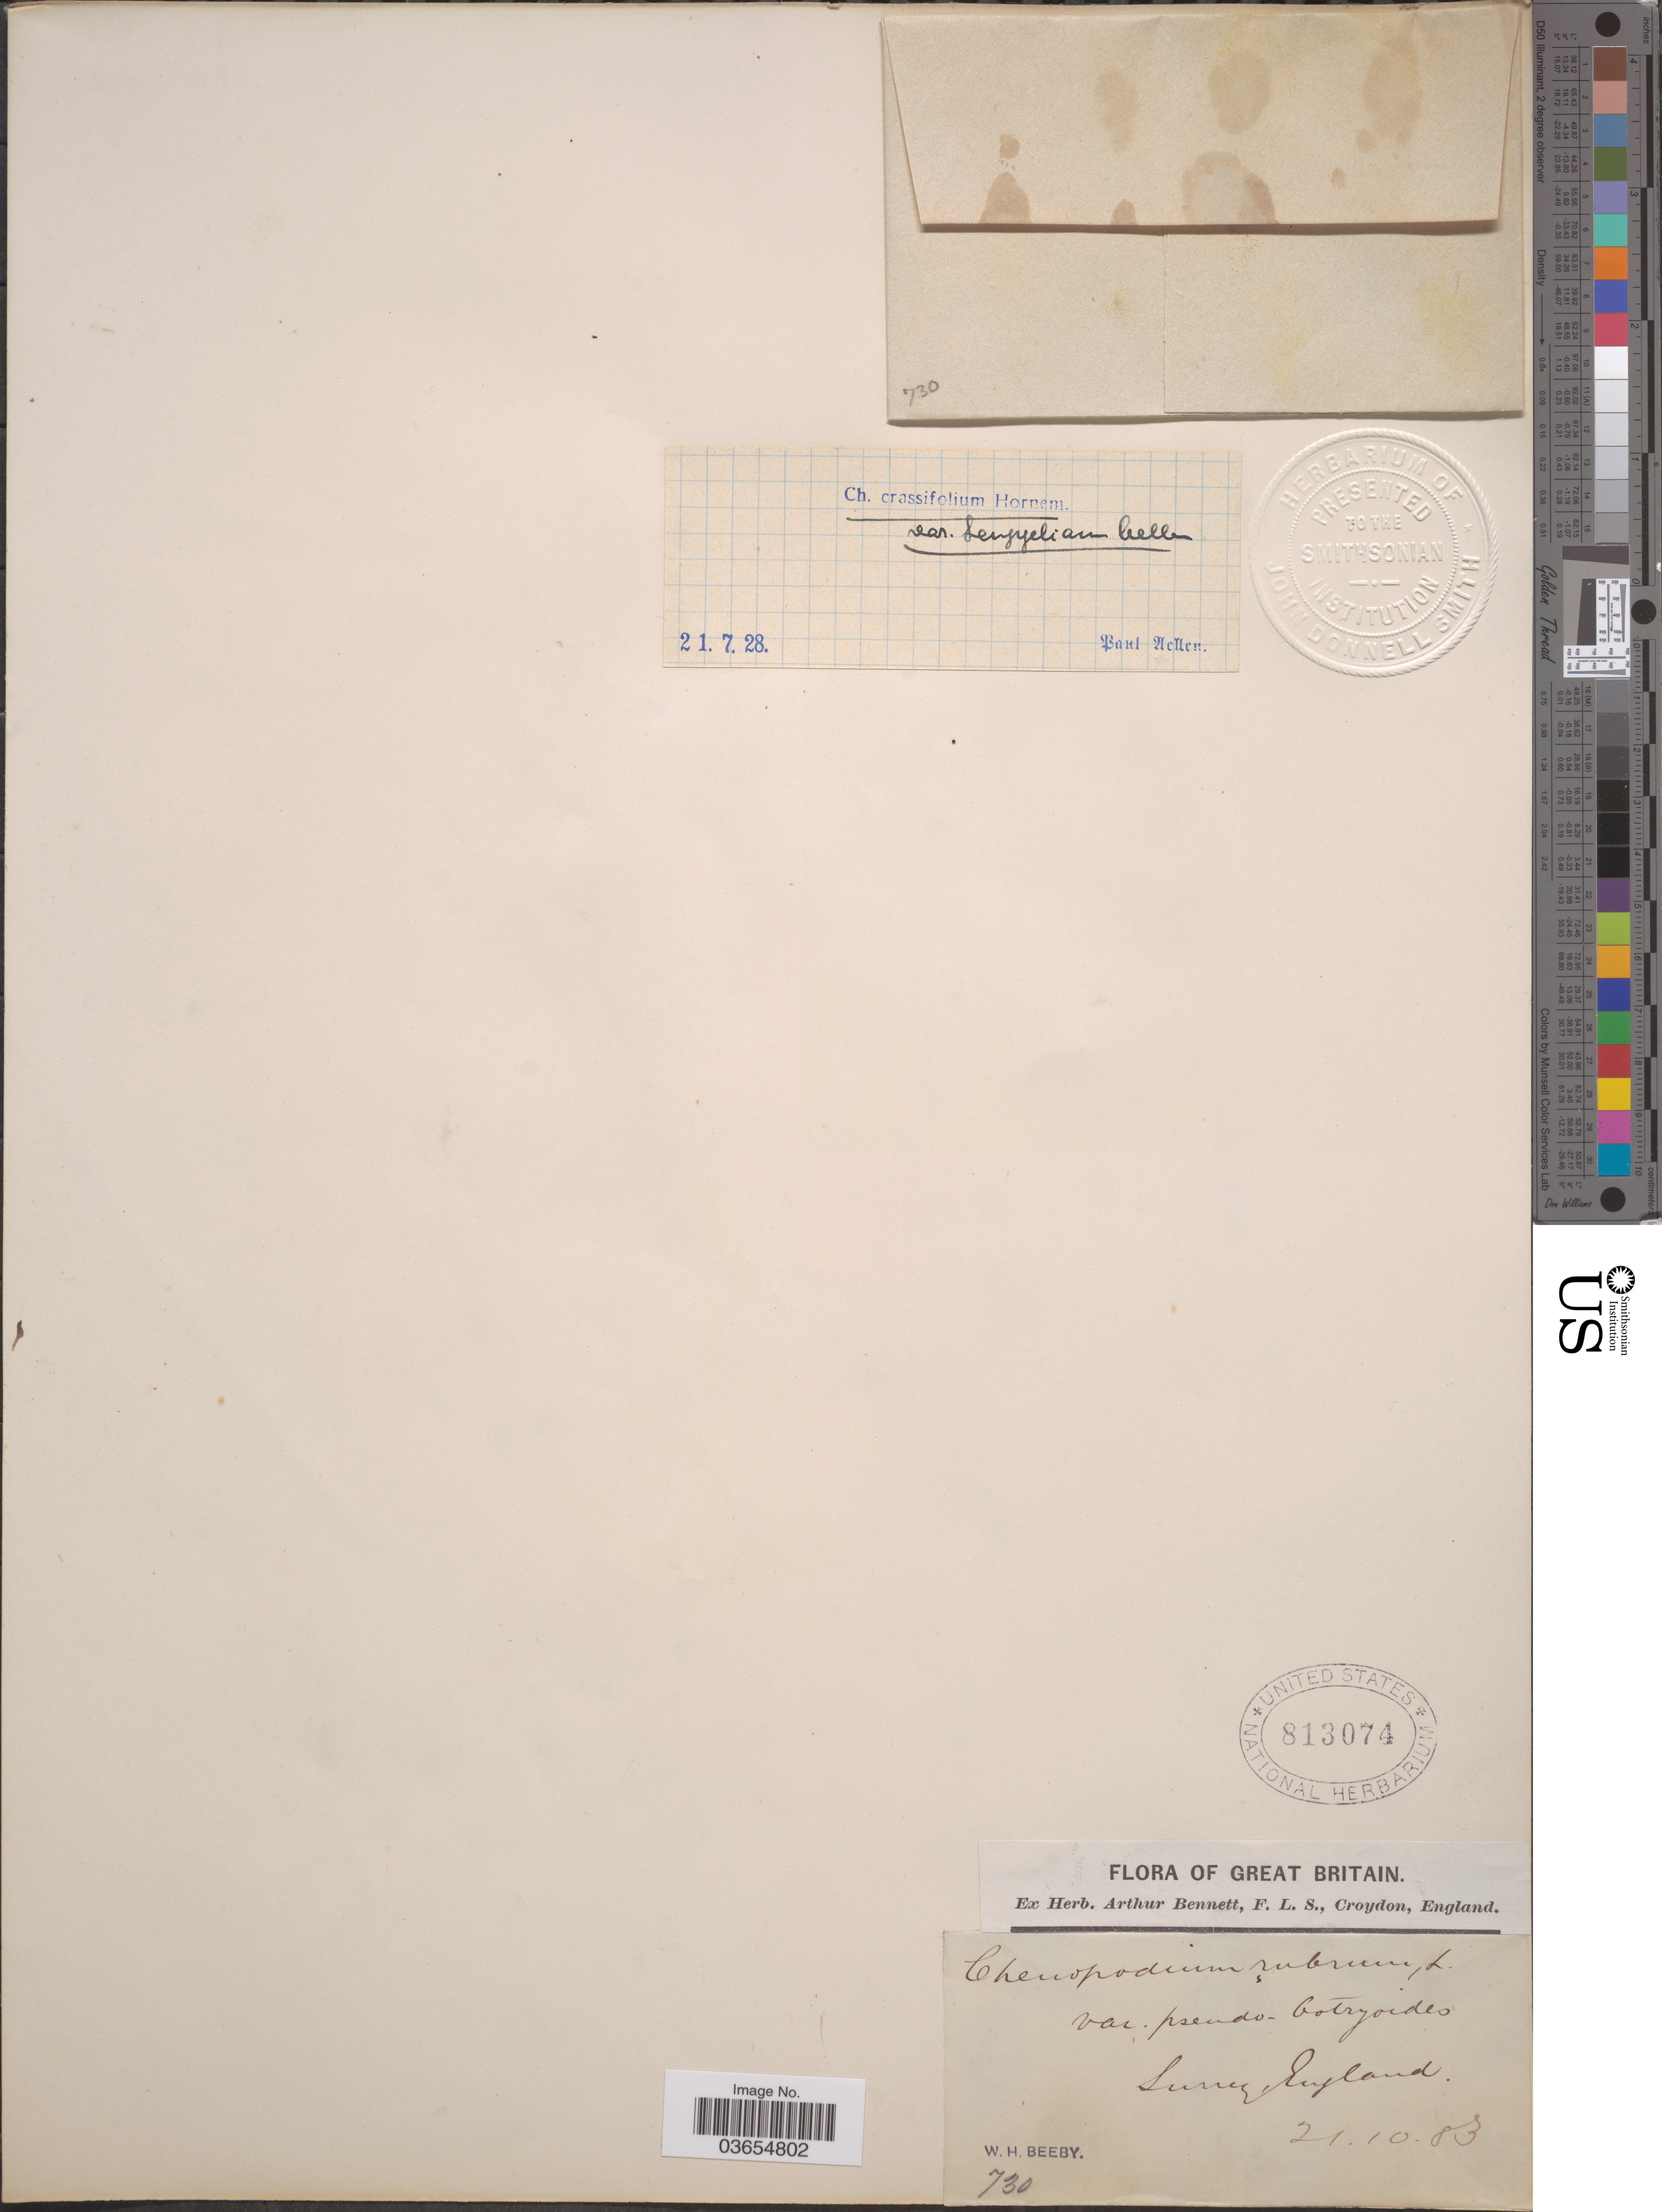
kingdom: Plantae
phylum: Tracheophyta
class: Magnoliopsida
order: Caryophyllales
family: Amaranthaceae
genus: Chenopodium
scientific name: Chenopodium chenopodioides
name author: (L.) Aellen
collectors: W. Beeby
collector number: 730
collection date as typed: Transcribed d/m/y: 21/10/83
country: United Kingdom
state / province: England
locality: Great Britain. Surrey, England.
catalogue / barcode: US 813074